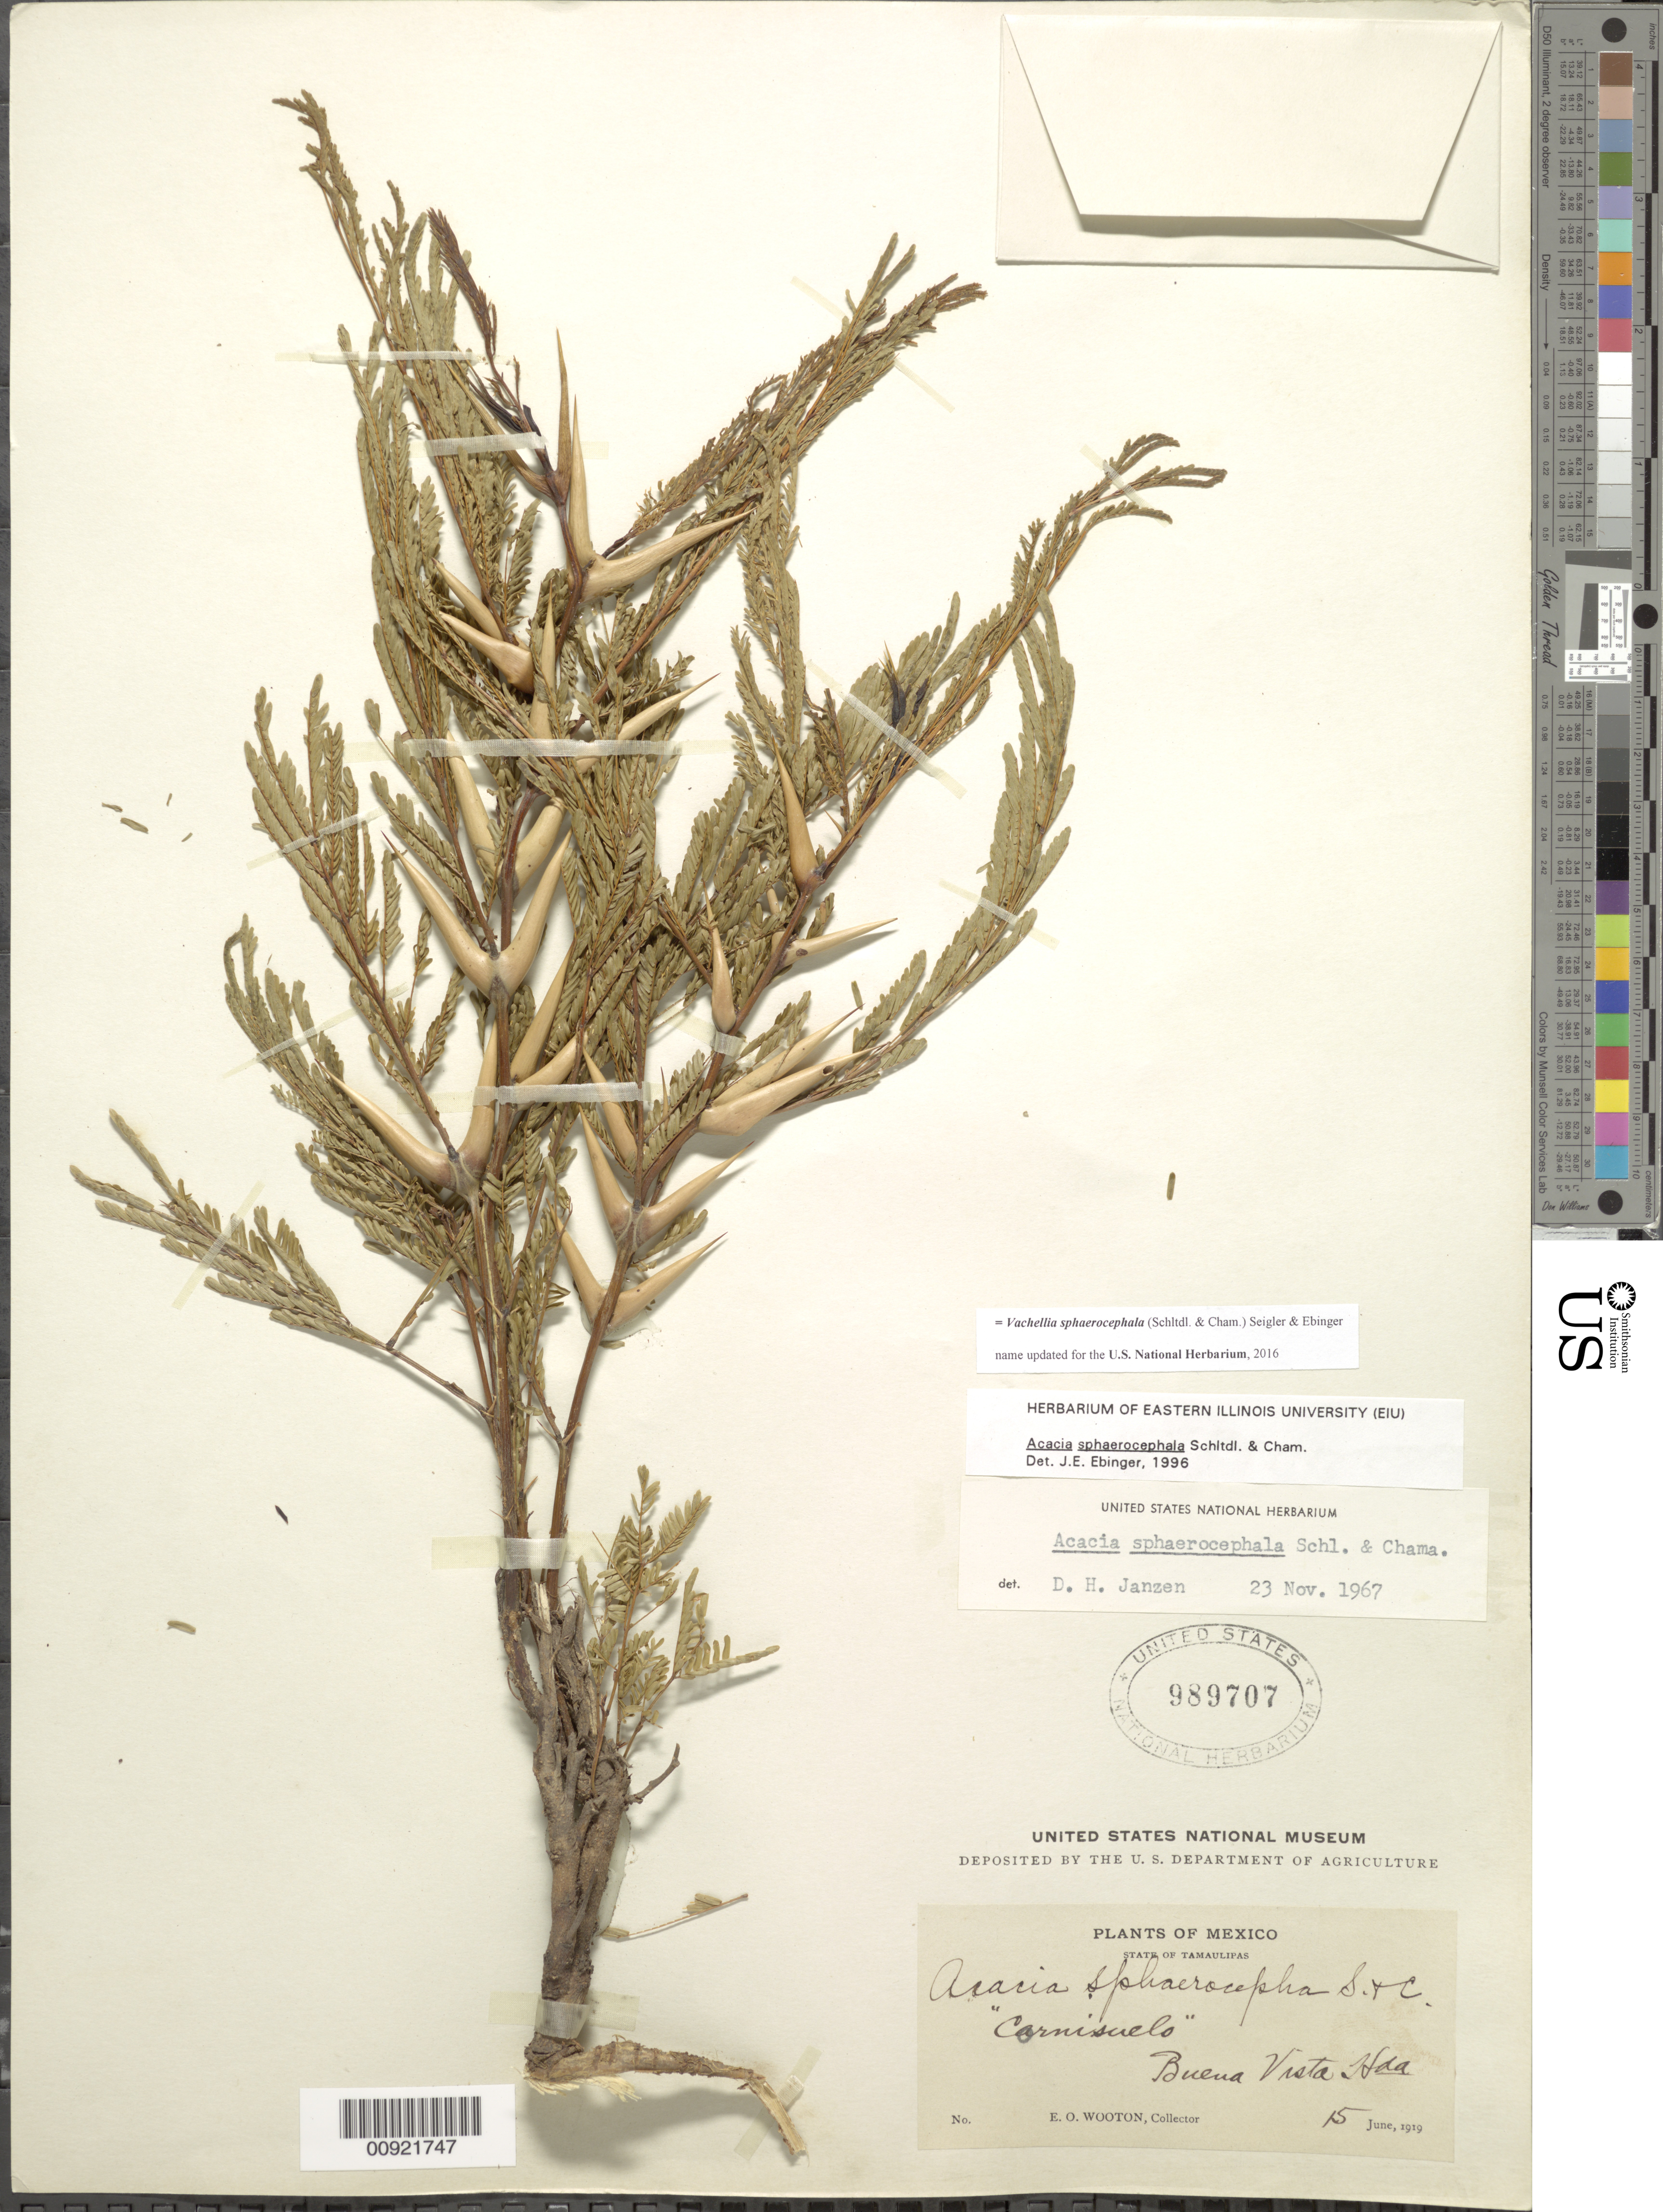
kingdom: Plantae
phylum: Tracheophyta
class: Magnoliopsida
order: Fabales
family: Fabaceae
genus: Vachellia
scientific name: Vachellia sphaerocephala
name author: (Cham. & Schltdl.) Seigler & Ebinger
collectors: E. O. Wooton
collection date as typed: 15 Jun 1919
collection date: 1919-06-15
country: Mexico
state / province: Tamaulipas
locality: Buena Vista Hacienda.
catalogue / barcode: US 989707